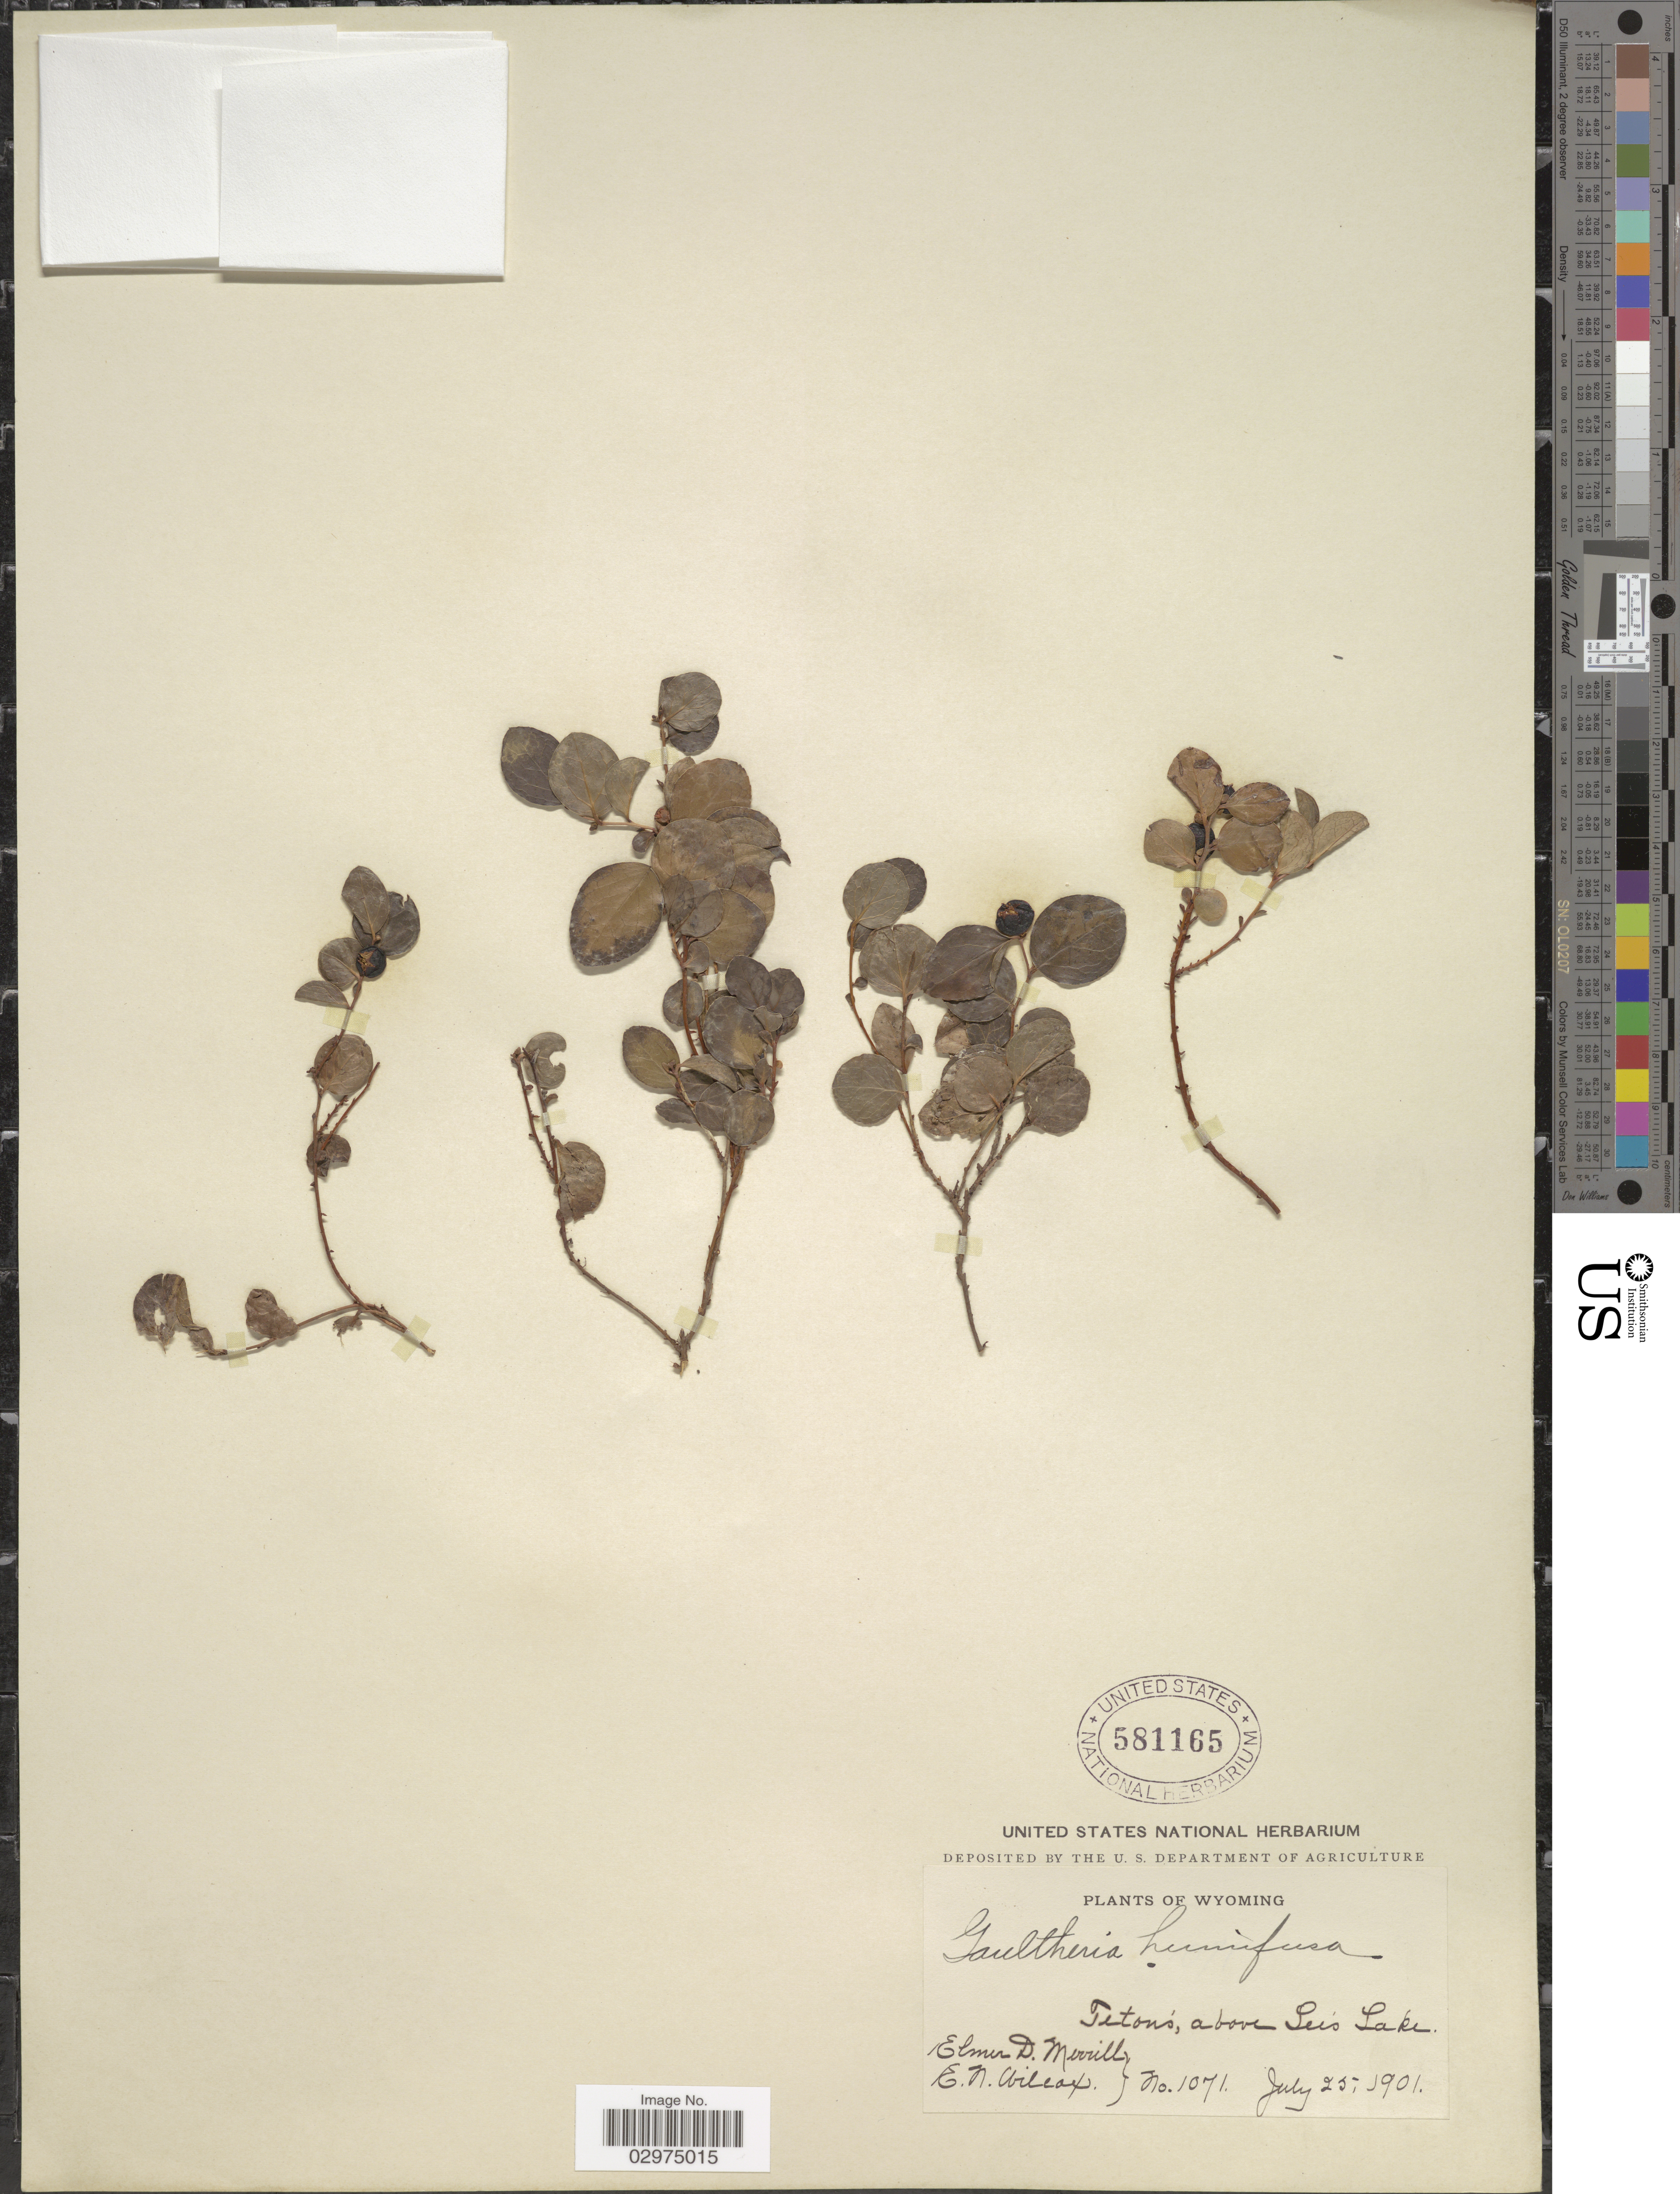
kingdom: Plantae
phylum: Tracheophyta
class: Magnoliopsida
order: Ericales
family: Ericaceae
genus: Gaultheria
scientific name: Gaultheria humifusa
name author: (Graham) Rydb.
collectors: E. D. Merrill & E. Wilcox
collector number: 1071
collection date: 1901-07-25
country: United States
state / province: Wyoming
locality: Teton's, above Leigh's Lake.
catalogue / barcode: US 581165